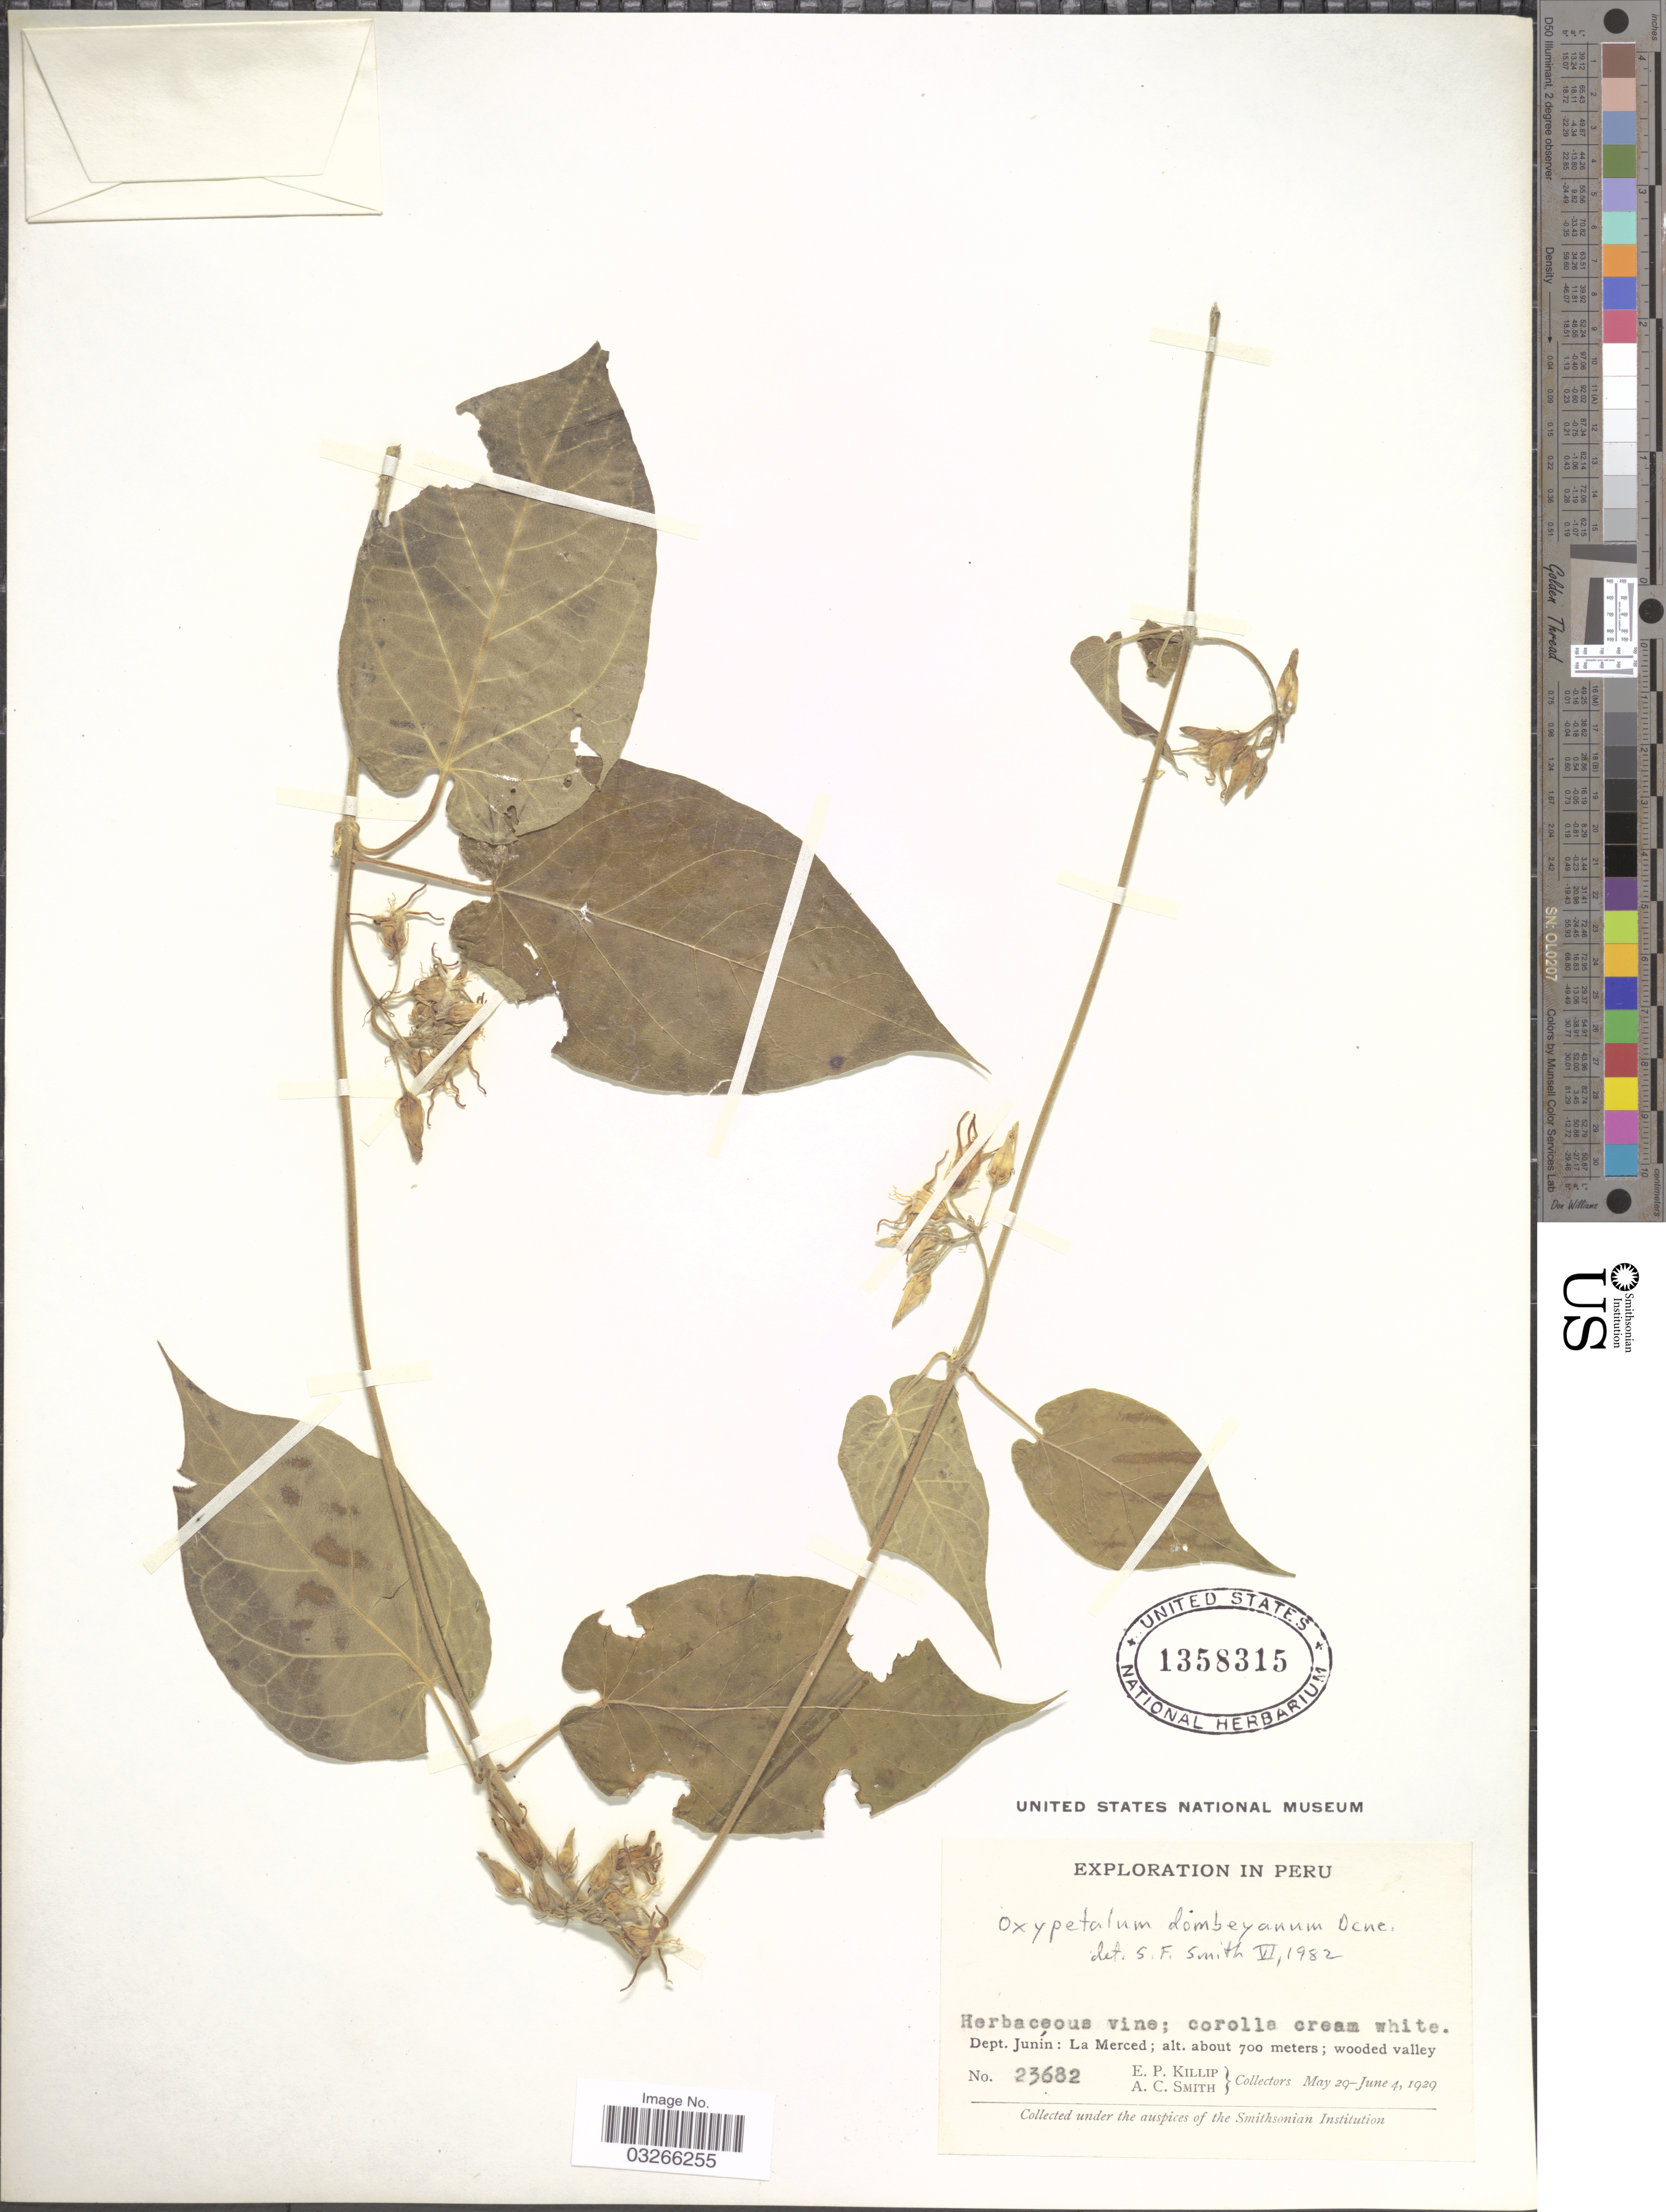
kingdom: Plantae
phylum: Tracheophyta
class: Magnoliopsida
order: Gentianales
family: Apocynaceae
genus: Oxypetalum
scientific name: Oxypetalum dombeyanum Decne.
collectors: E. P. Killip & A. C. Smith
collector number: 23682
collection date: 1929-05-29/1929-06-04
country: Peru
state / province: Junín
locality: Dept. Junín: La Merced.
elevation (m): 700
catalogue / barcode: US 1358315